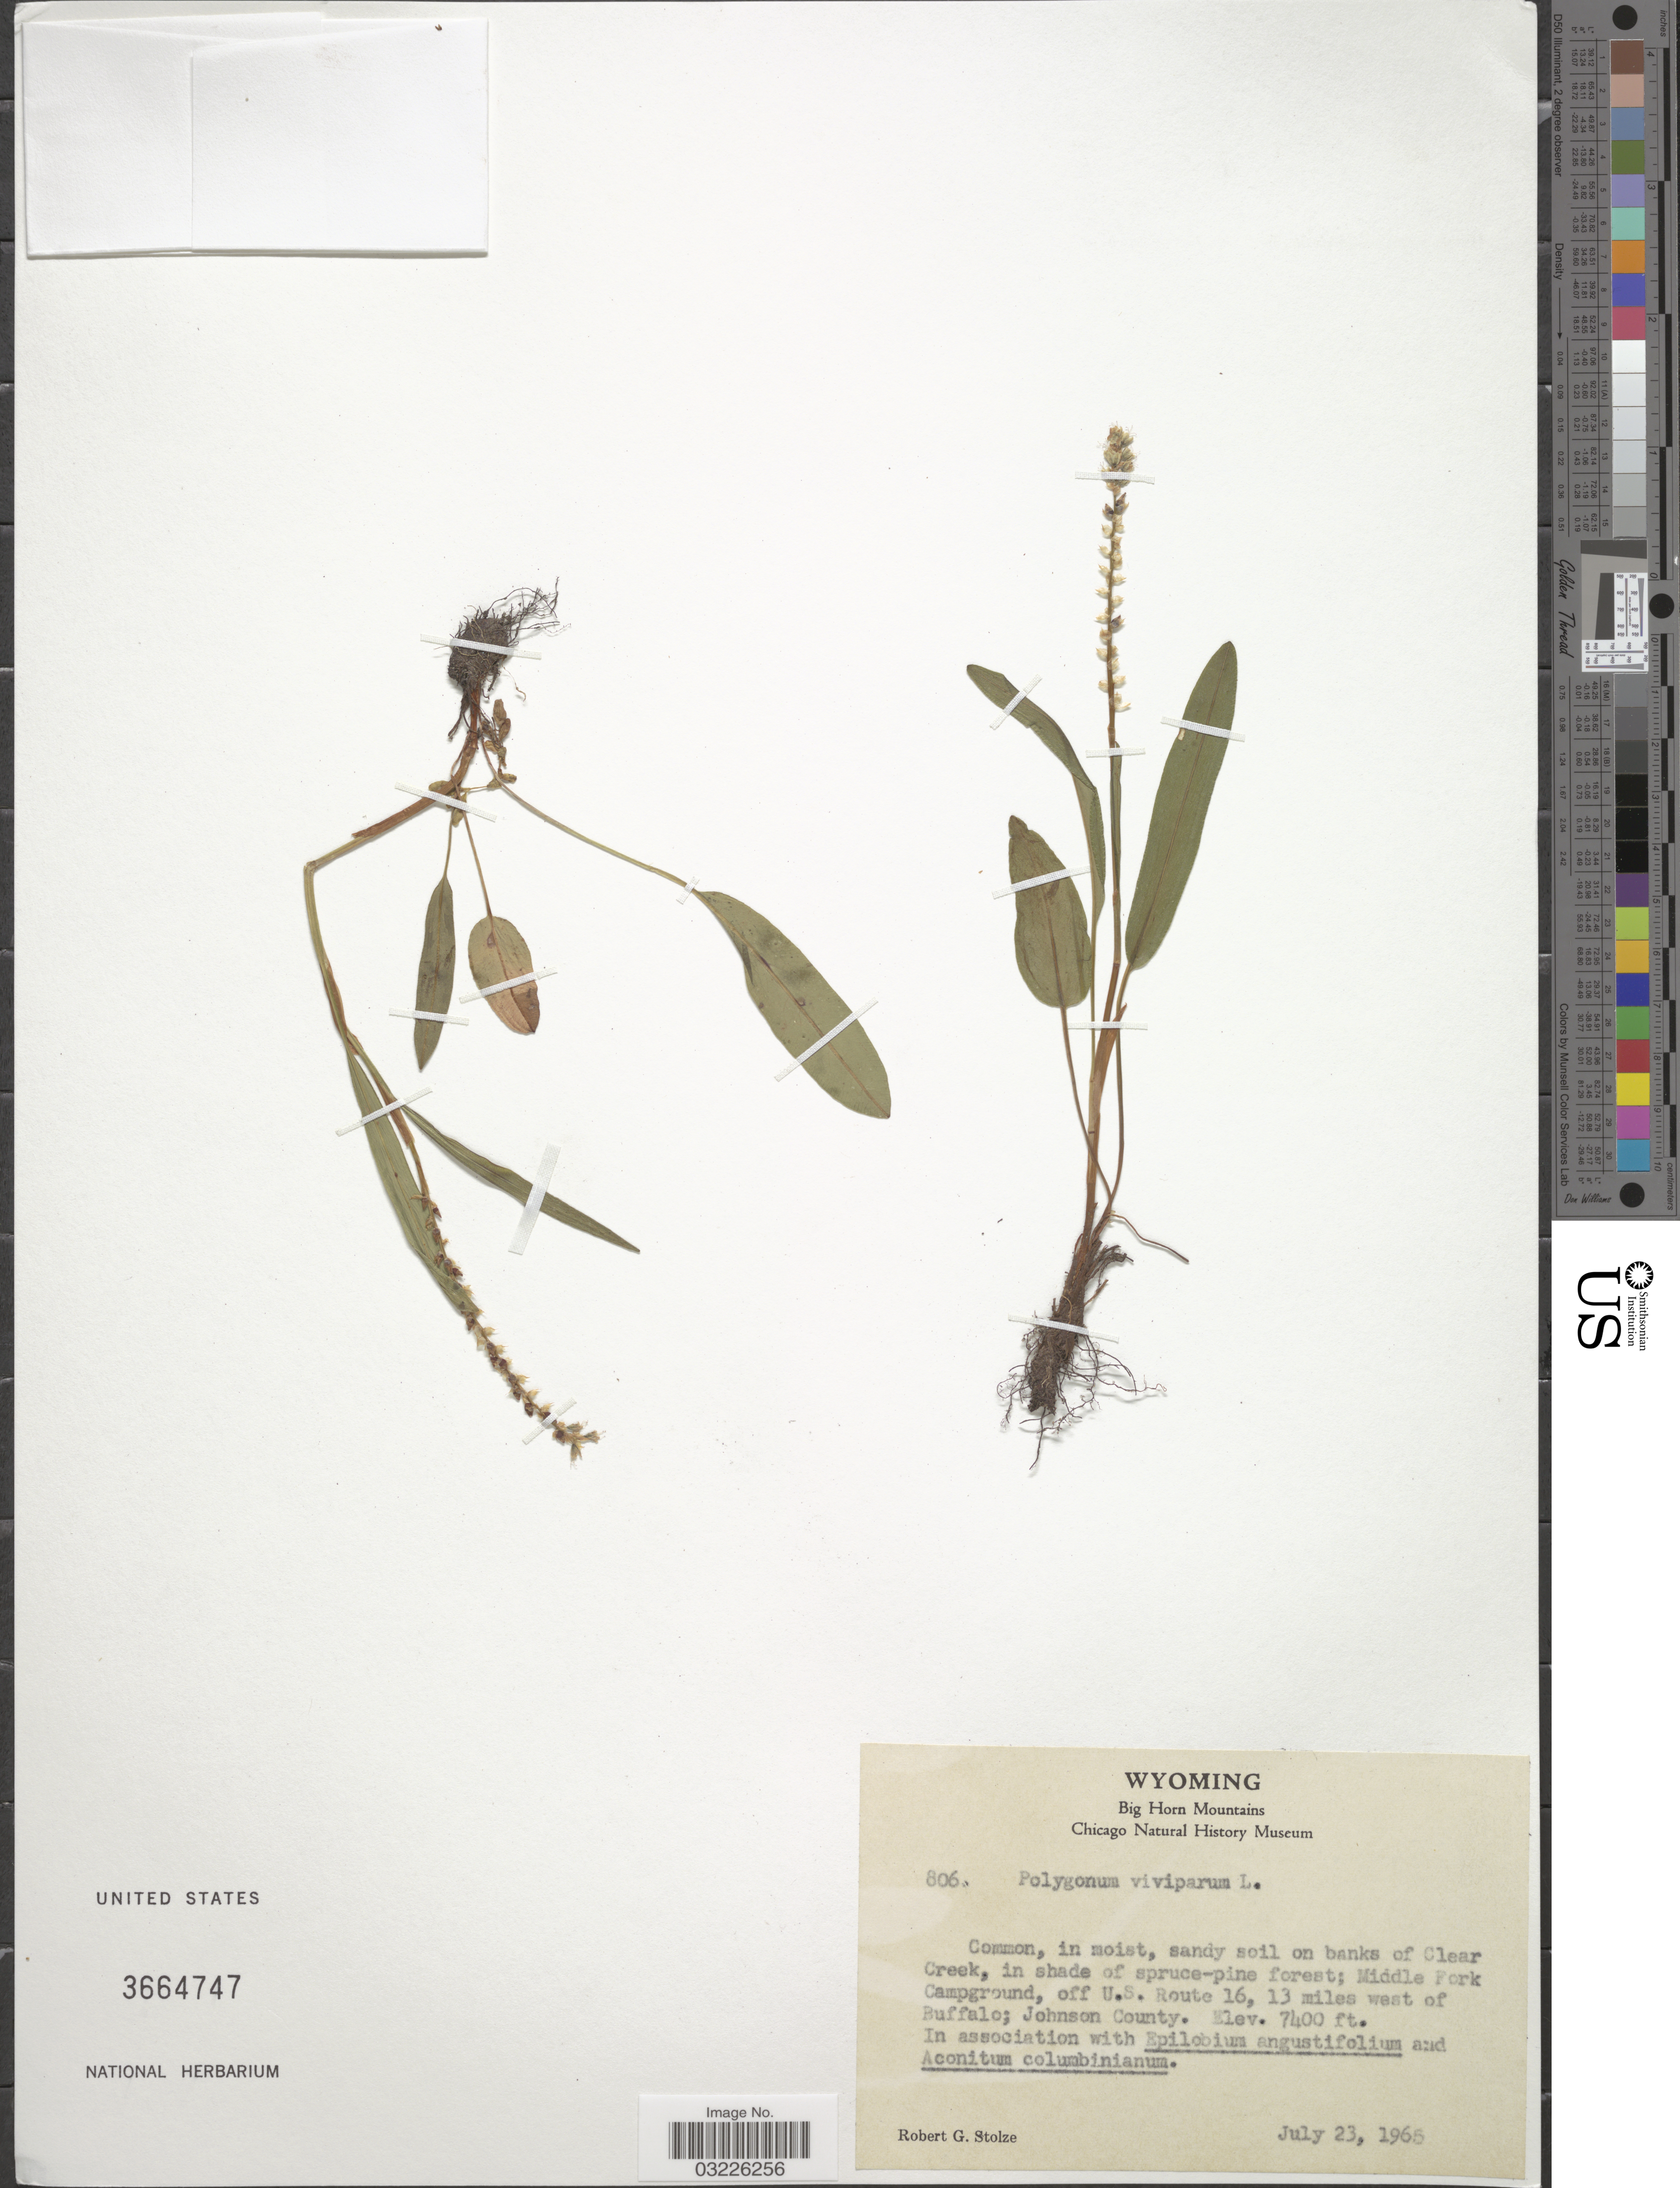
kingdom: Plantae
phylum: Tracheophyta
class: Magnoliopsida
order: Caryophyllales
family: Polygonaceae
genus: Bistorta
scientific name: Bistorta vivipara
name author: (L.) Delarbre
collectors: R. G. Stolze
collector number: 806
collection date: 1965-07-23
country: United States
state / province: Wyoming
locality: Big Horn Mountains. Sandy soil on banks of Clear Creek, in shade of spruce-pine forest; Middle Fork Campground, off U.S. Route 16, 13 miles west of Buffalo; Johnson County.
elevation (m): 2256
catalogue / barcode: US 3664747